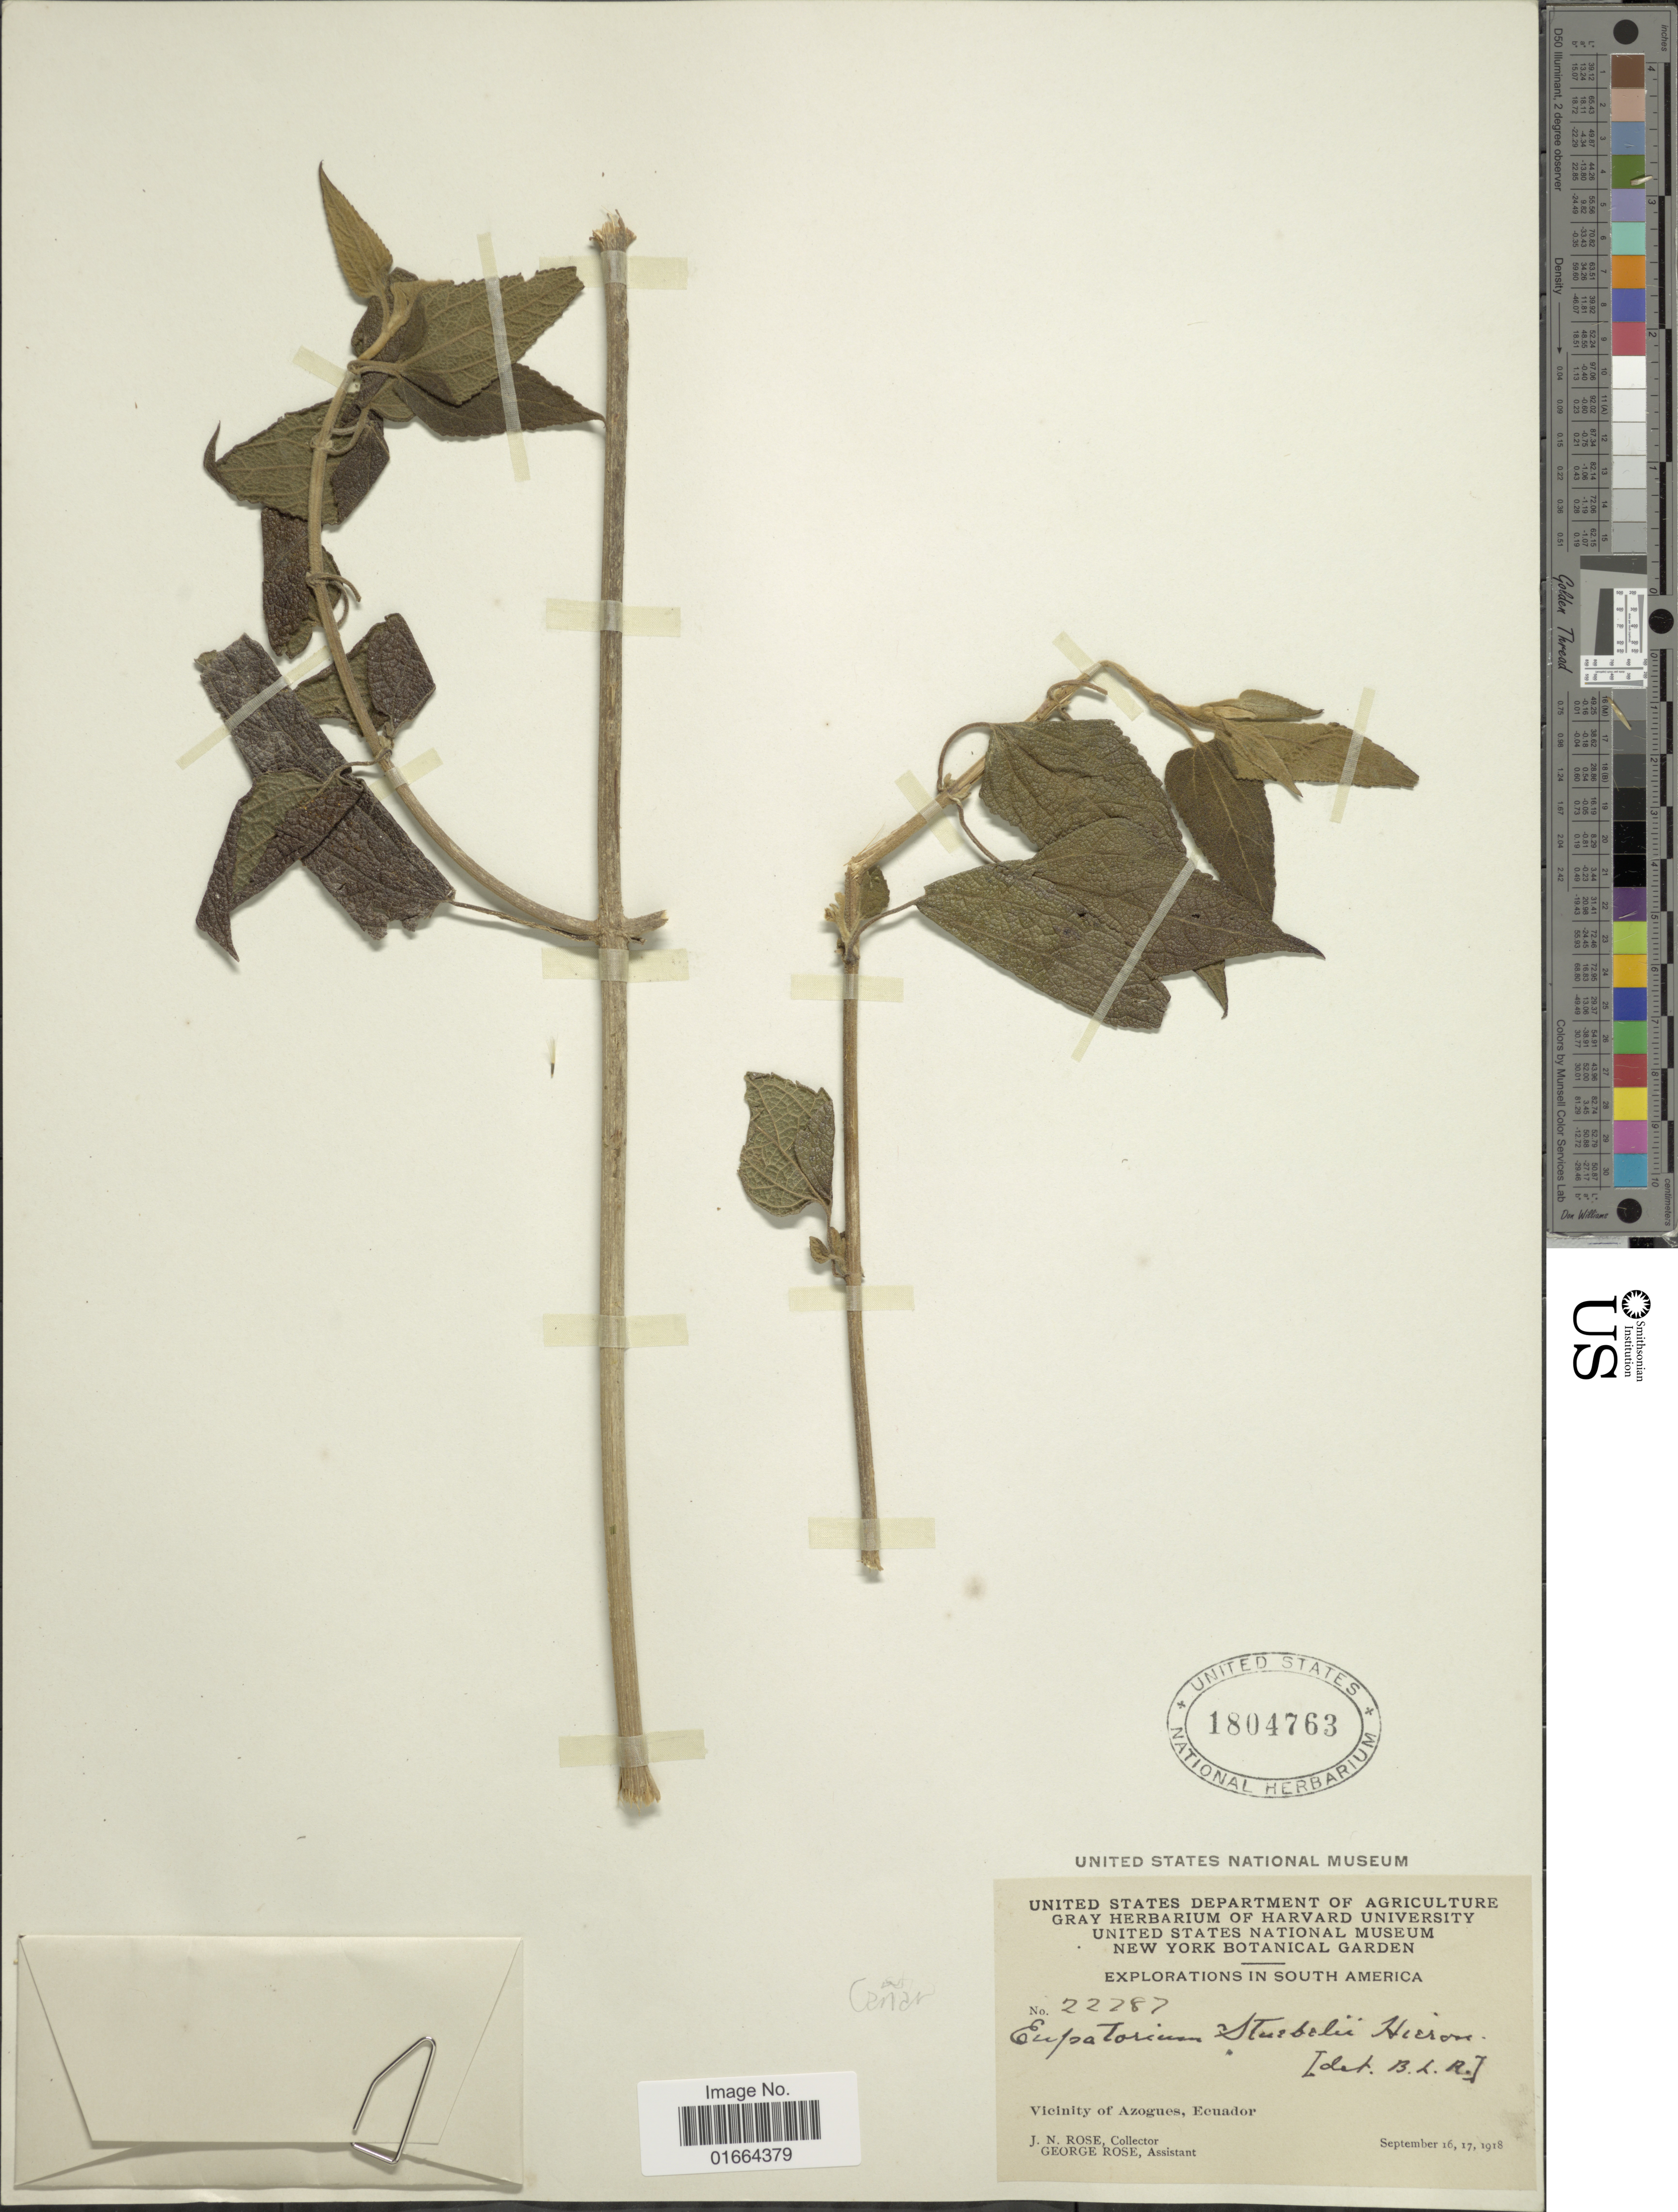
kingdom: Plantae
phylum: Tracheophyta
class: Magnoliopsida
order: Asterales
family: Asteraceae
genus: Asplundianthus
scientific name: Asplundianthus stuebelii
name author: (Hieron.) R.M. King & H. Rob.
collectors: J. N. Rose & G. Rose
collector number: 22287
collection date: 1918-09-16/1918-09-17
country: Ecuador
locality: Vicinity of Azogues, Ecuador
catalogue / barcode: US 1804763